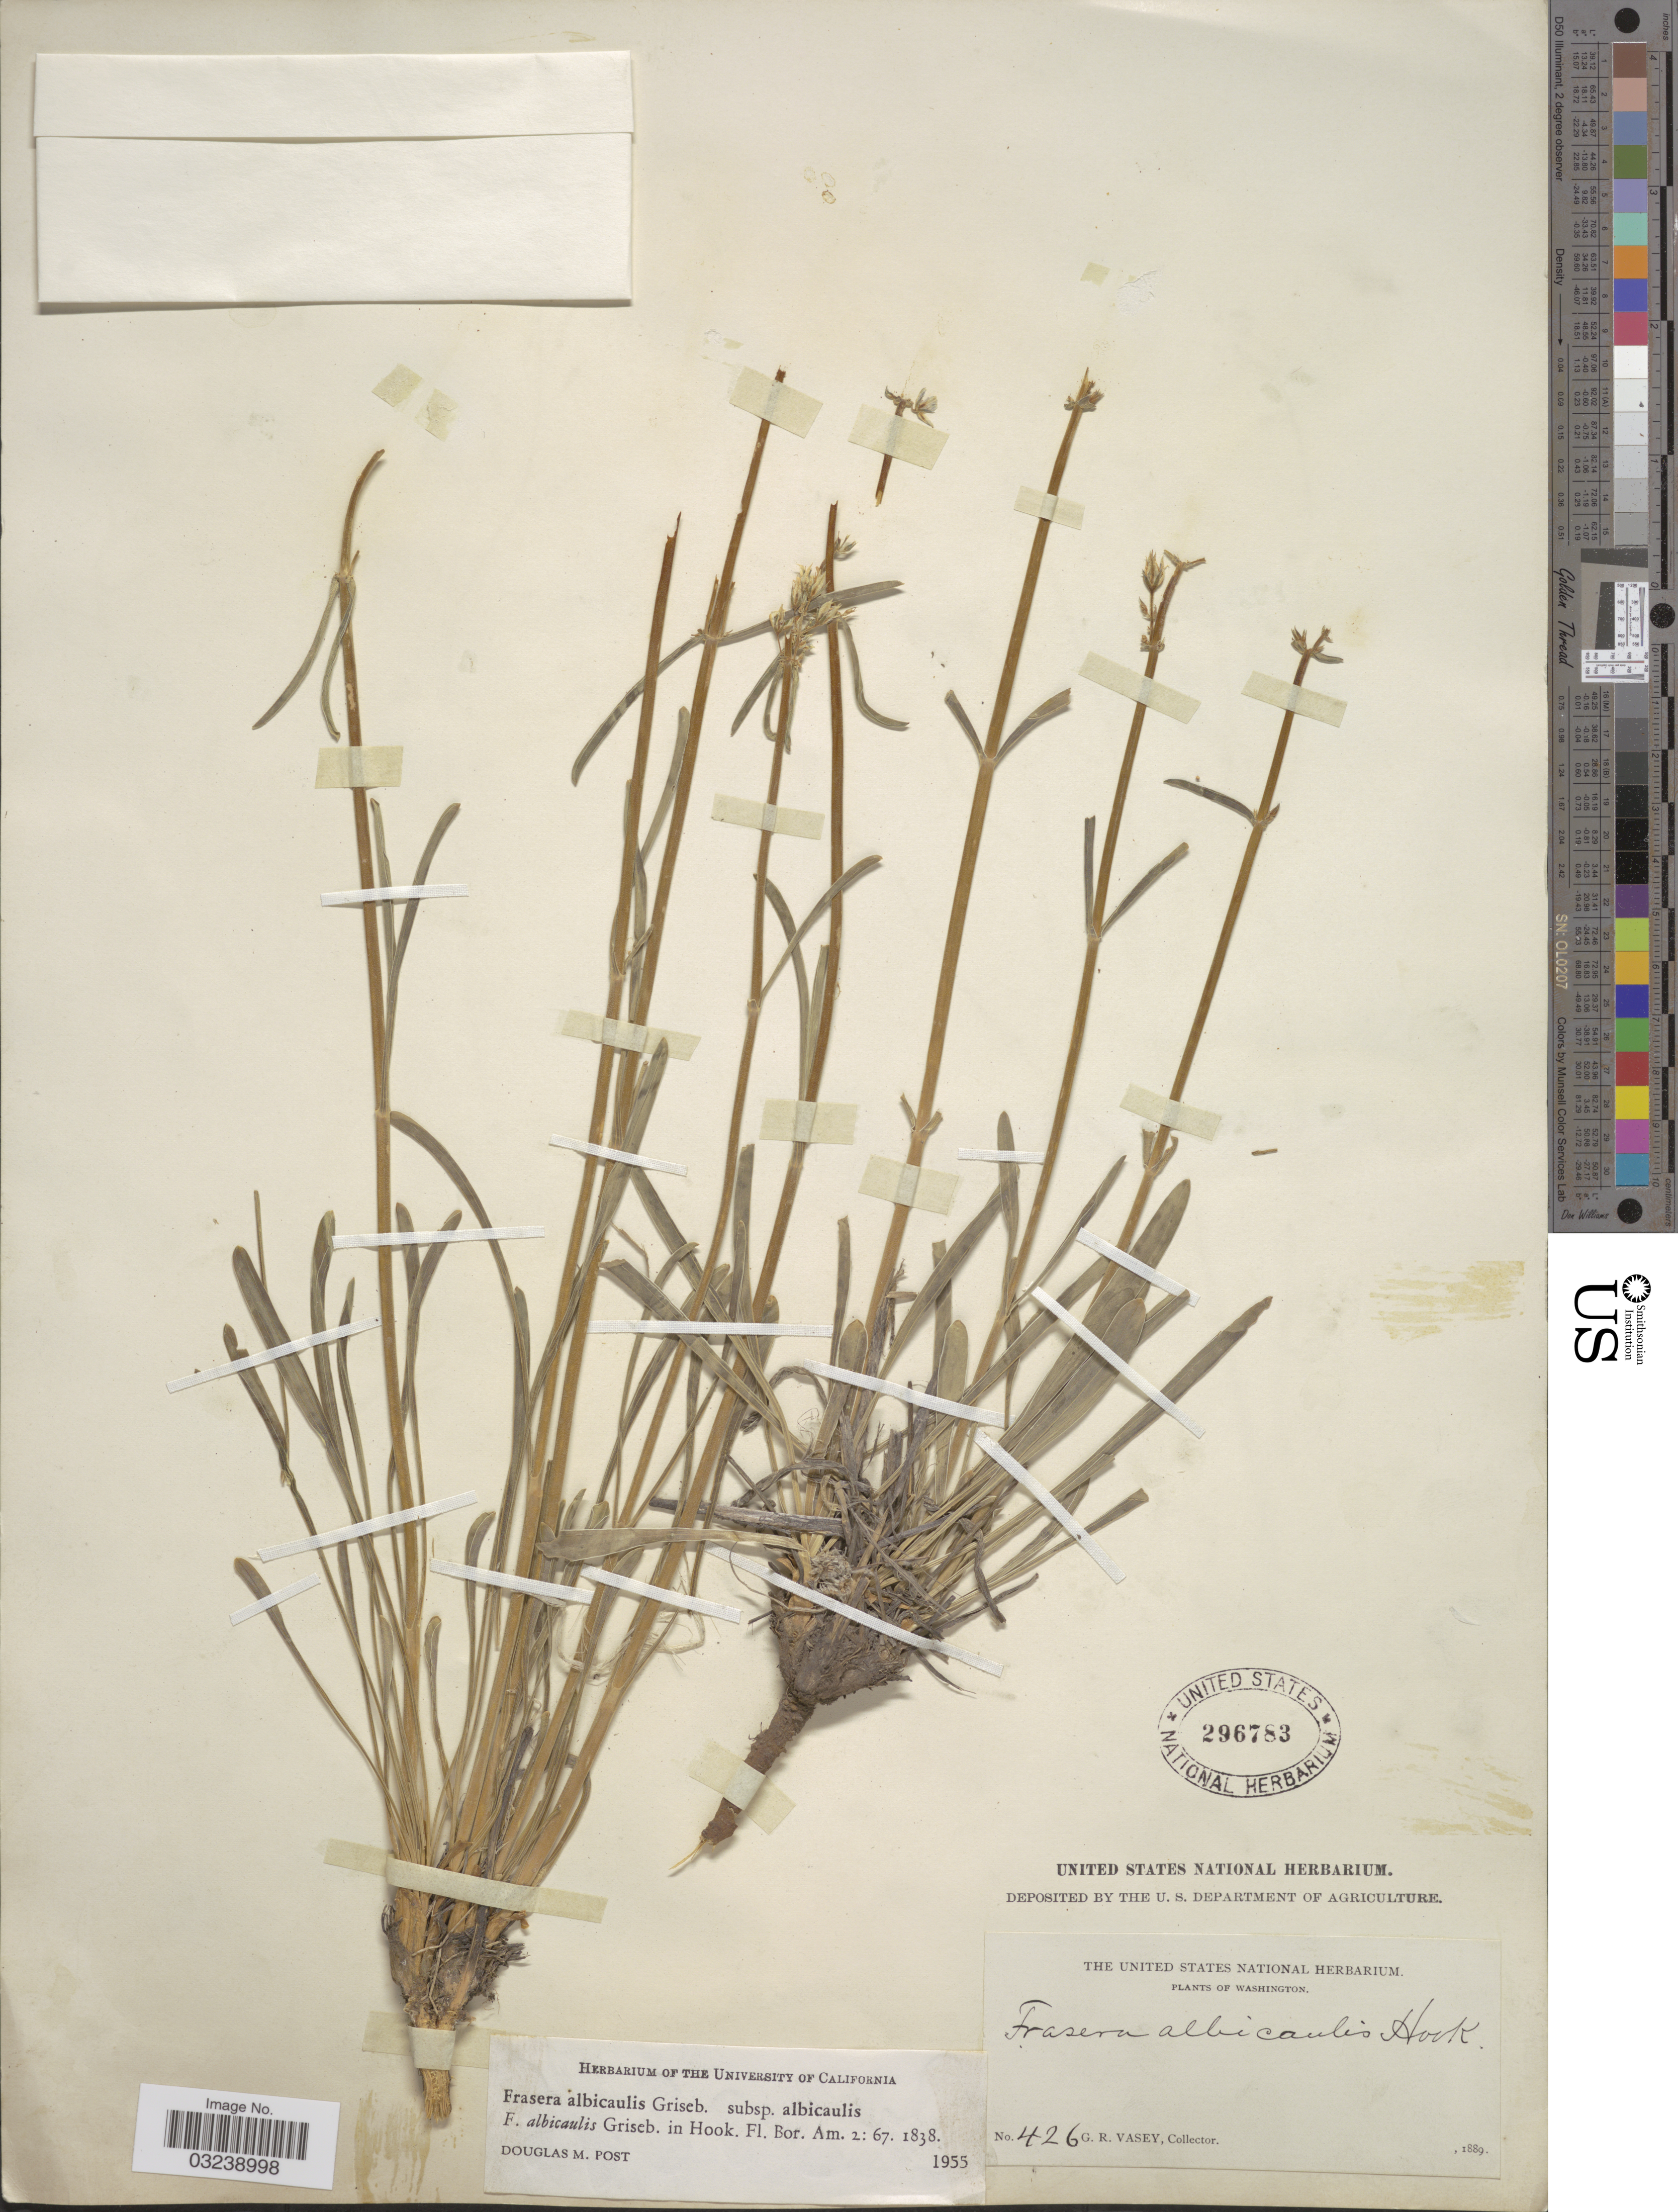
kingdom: Plantae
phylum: Tracheophyta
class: Magnoliopsida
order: Gentianales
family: Gentianaceae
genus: Frasera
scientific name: Frasera albicaulis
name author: Griseb.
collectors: G. R. Vasey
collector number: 426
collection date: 1889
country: United States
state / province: Washington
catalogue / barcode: US 296783